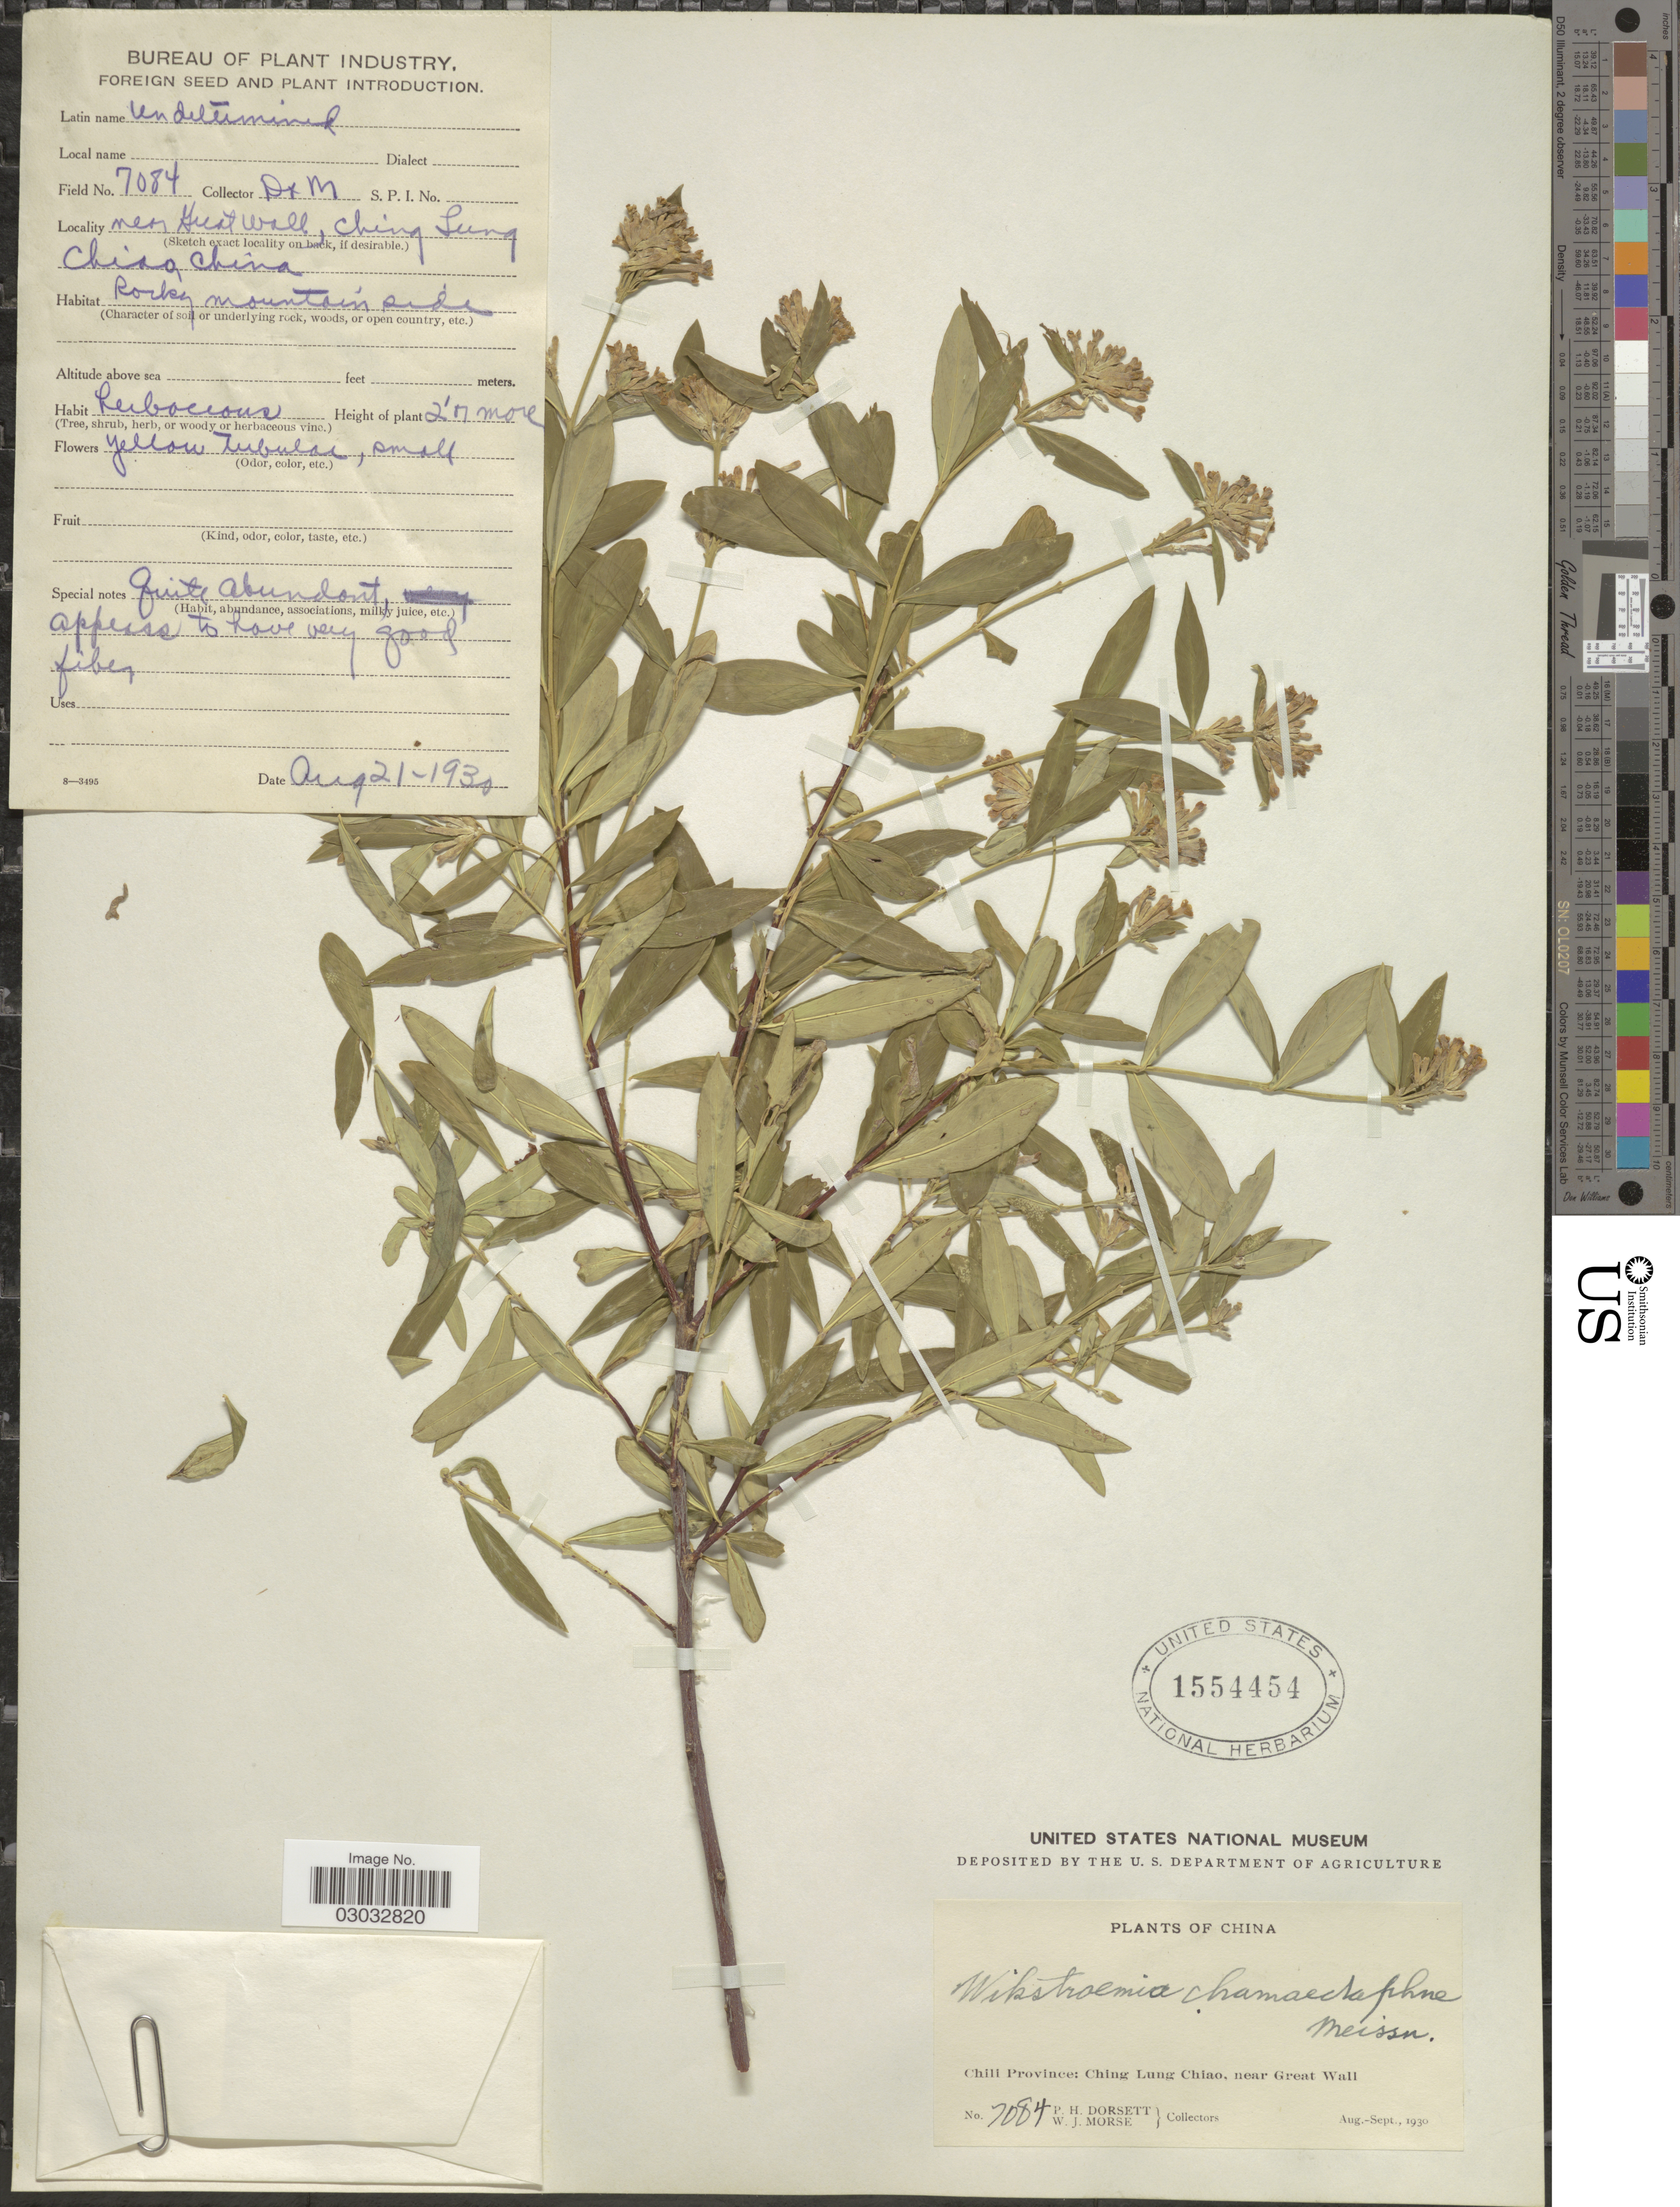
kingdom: Plantae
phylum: Tracheophyta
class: Magnoliopsida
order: Malvales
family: Thymelaeaceae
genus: Wikstroemia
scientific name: Wikstroemia chamaedaphne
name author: (Bunge) Meisn.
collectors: P. H. Dorsett & W. J. Morse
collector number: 7084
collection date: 1930-08-21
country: China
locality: Chili Province: Chiung Lung Chiao, near Great Wall.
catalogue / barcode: US 1554454